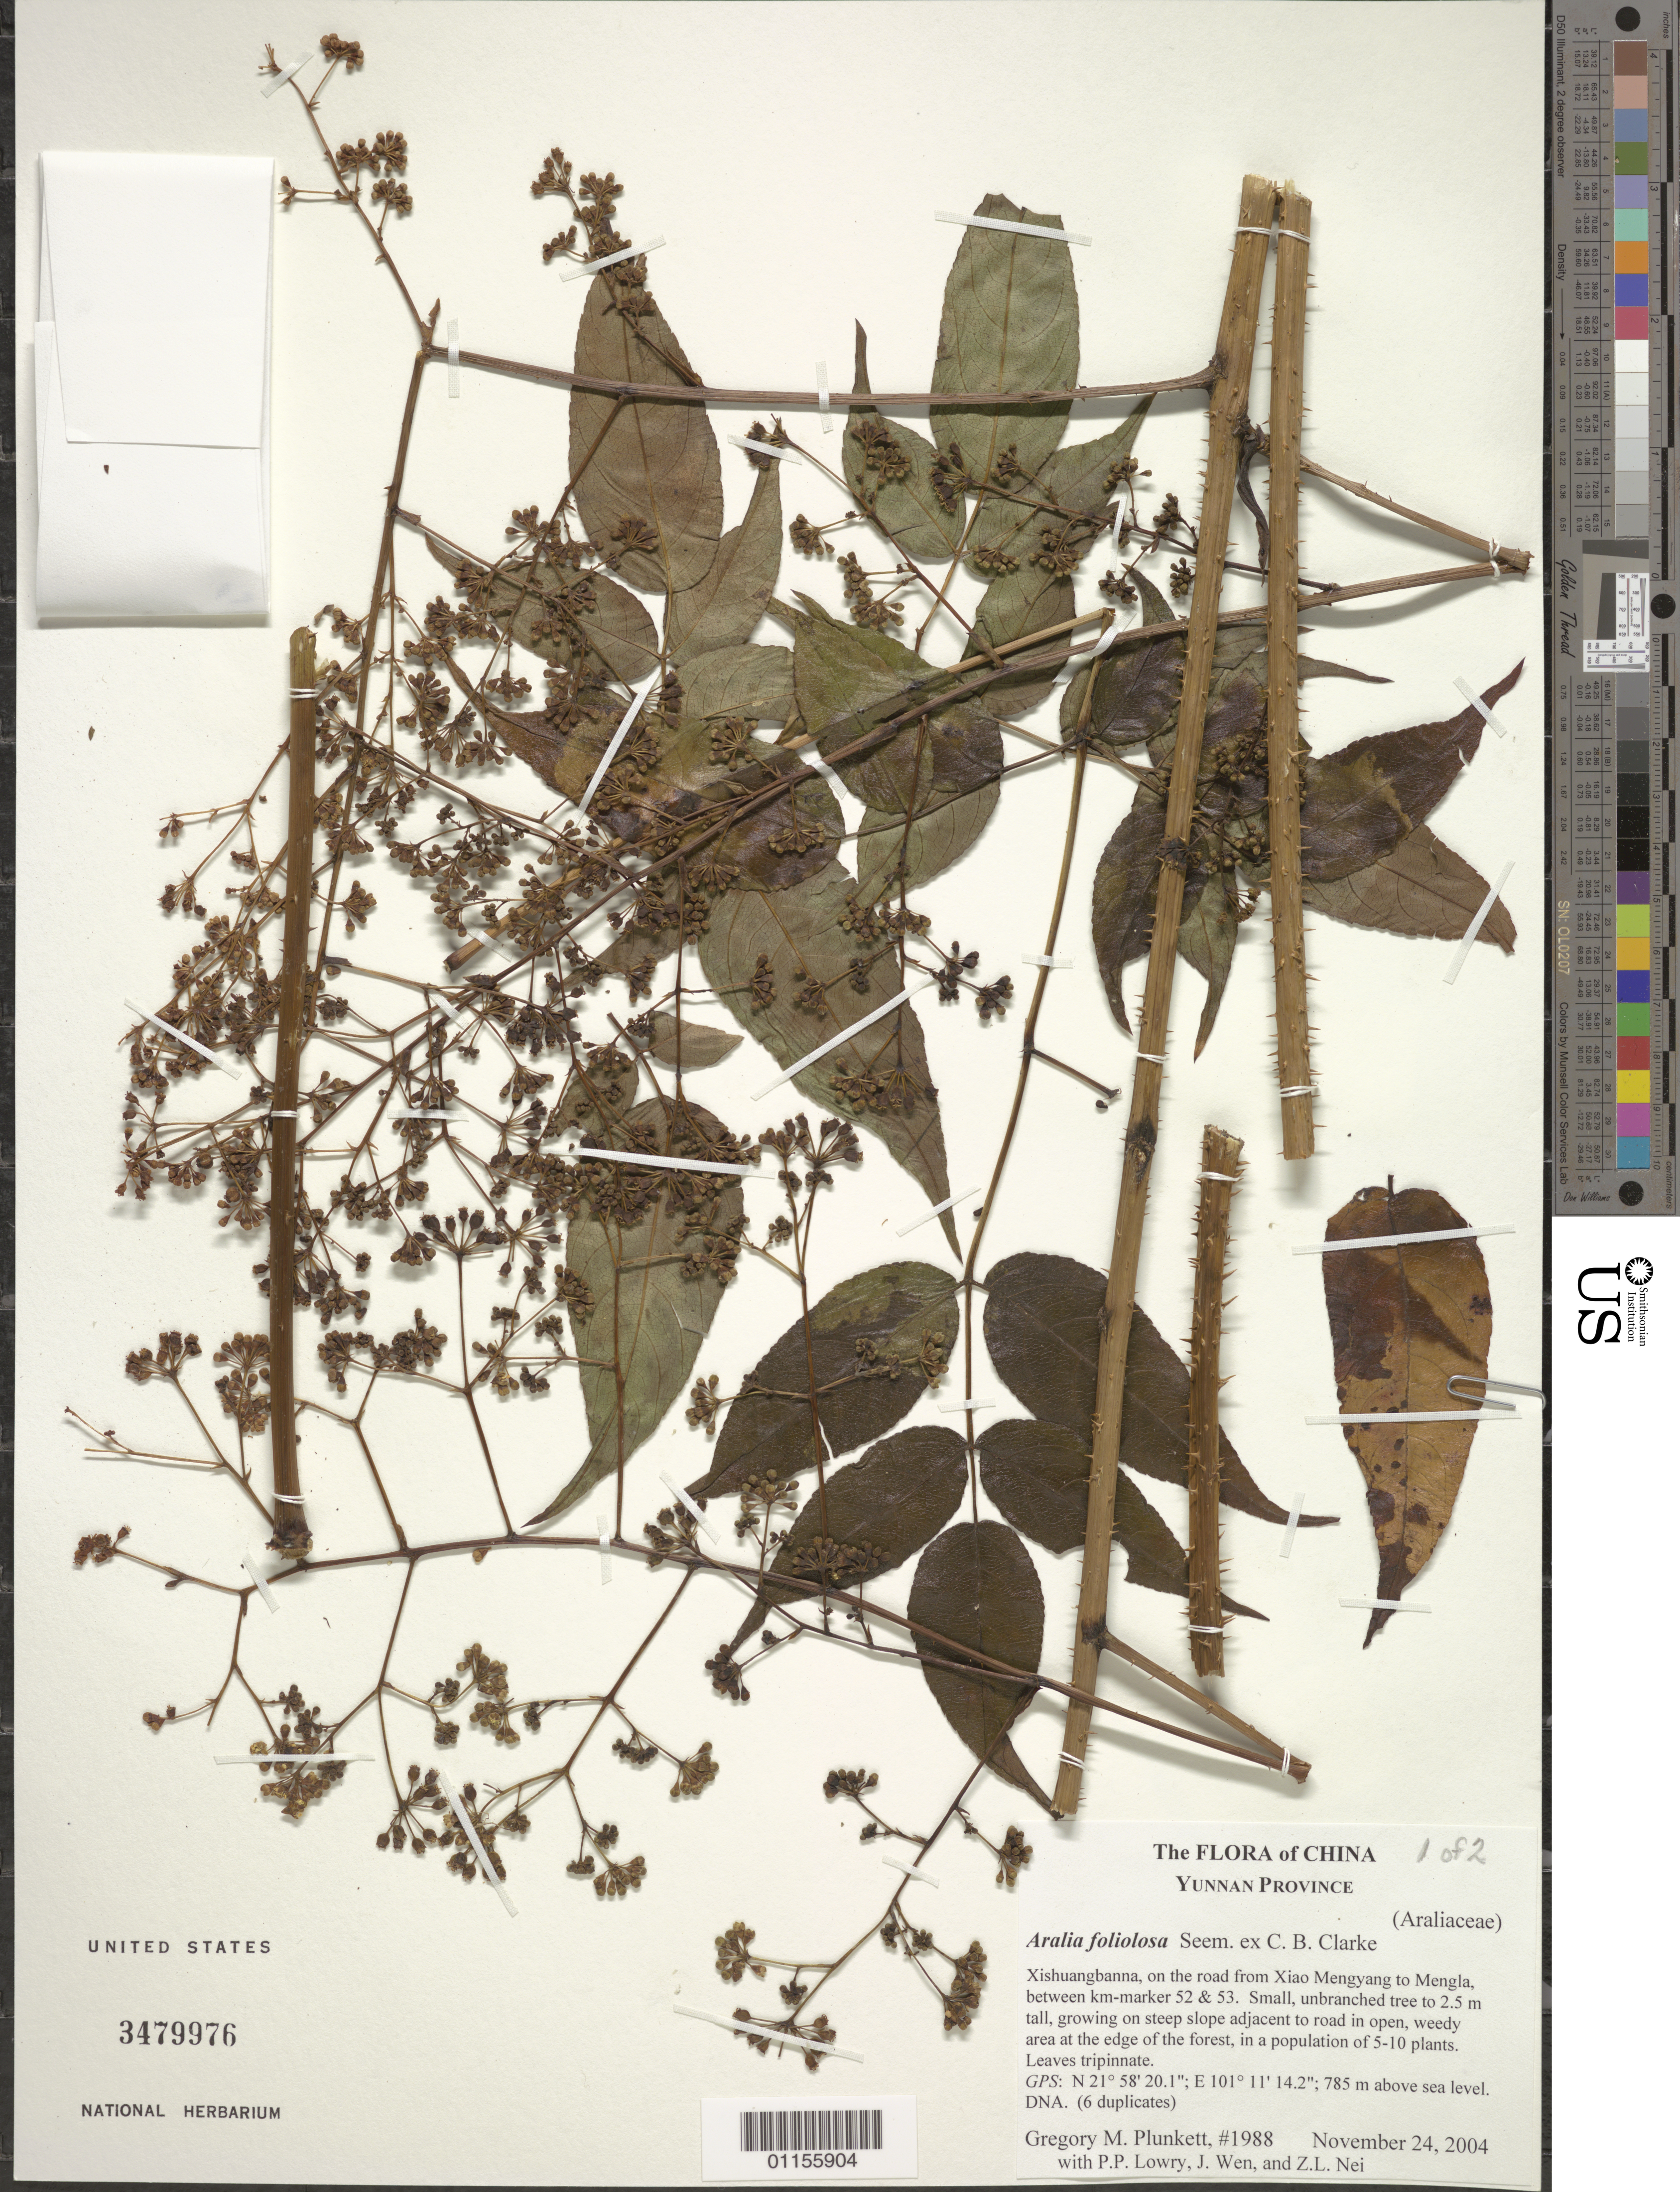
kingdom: Plantae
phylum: Tracheophyta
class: Magnoliopsida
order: Apiales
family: Araliaceae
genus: Aralia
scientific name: Aralia foliolosa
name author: Seem. ex C.B. Clarke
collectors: G. M. Plunkett, P. P. Lowry, J. Wen & Z. Nei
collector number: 1988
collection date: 2004-11-24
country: China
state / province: Yunnan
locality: Xishuangbanna, on the road from Xiao Mengyang to Mengla, between km marker 52 & 53.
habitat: On steep slope adjacent to road in open, weedy area at the edge of the forest.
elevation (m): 785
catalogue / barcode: US 3479976